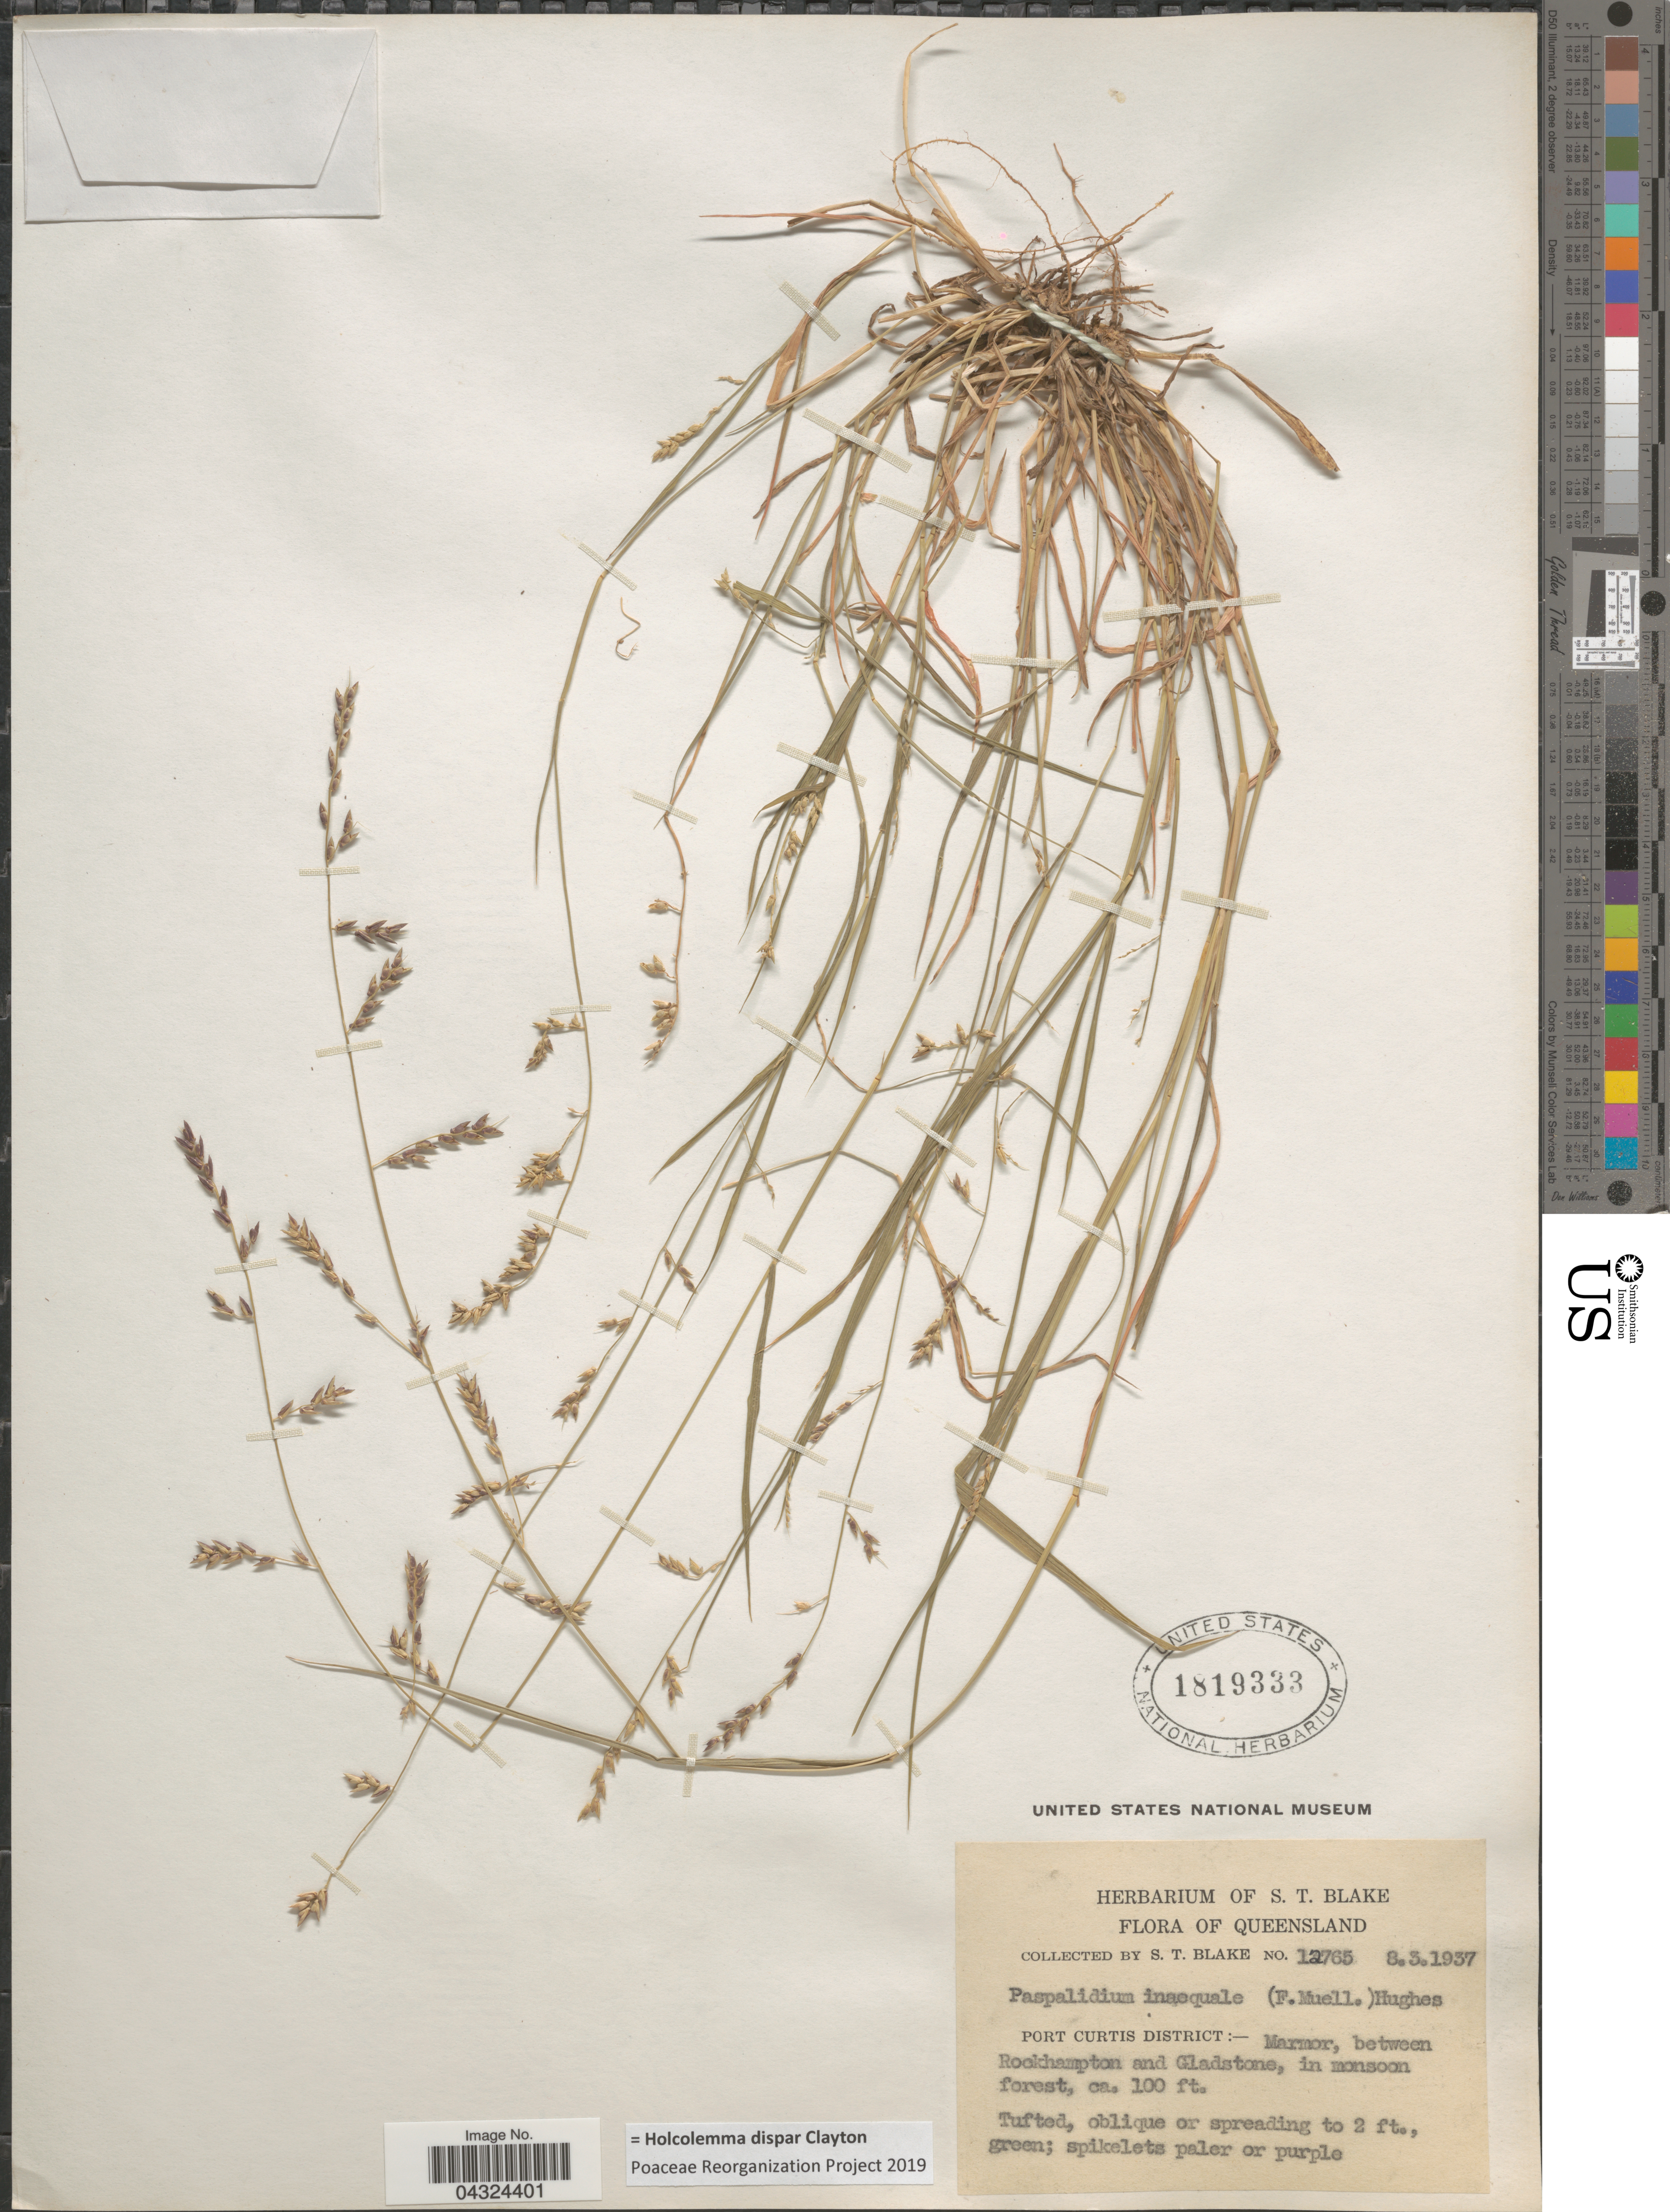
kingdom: Plantae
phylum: Tracheophyta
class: Liliopsida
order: Poales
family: Poaceae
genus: Holcolemma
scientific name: Holcolemma dispar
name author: Clayton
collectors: S. T. Blake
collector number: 12765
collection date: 1937-03-08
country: Australia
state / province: Queensland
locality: Port Curtis District: Marmor, between Rockhampton and Gladstone, in monsoon forest.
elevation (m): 30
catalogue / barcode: US 1819333